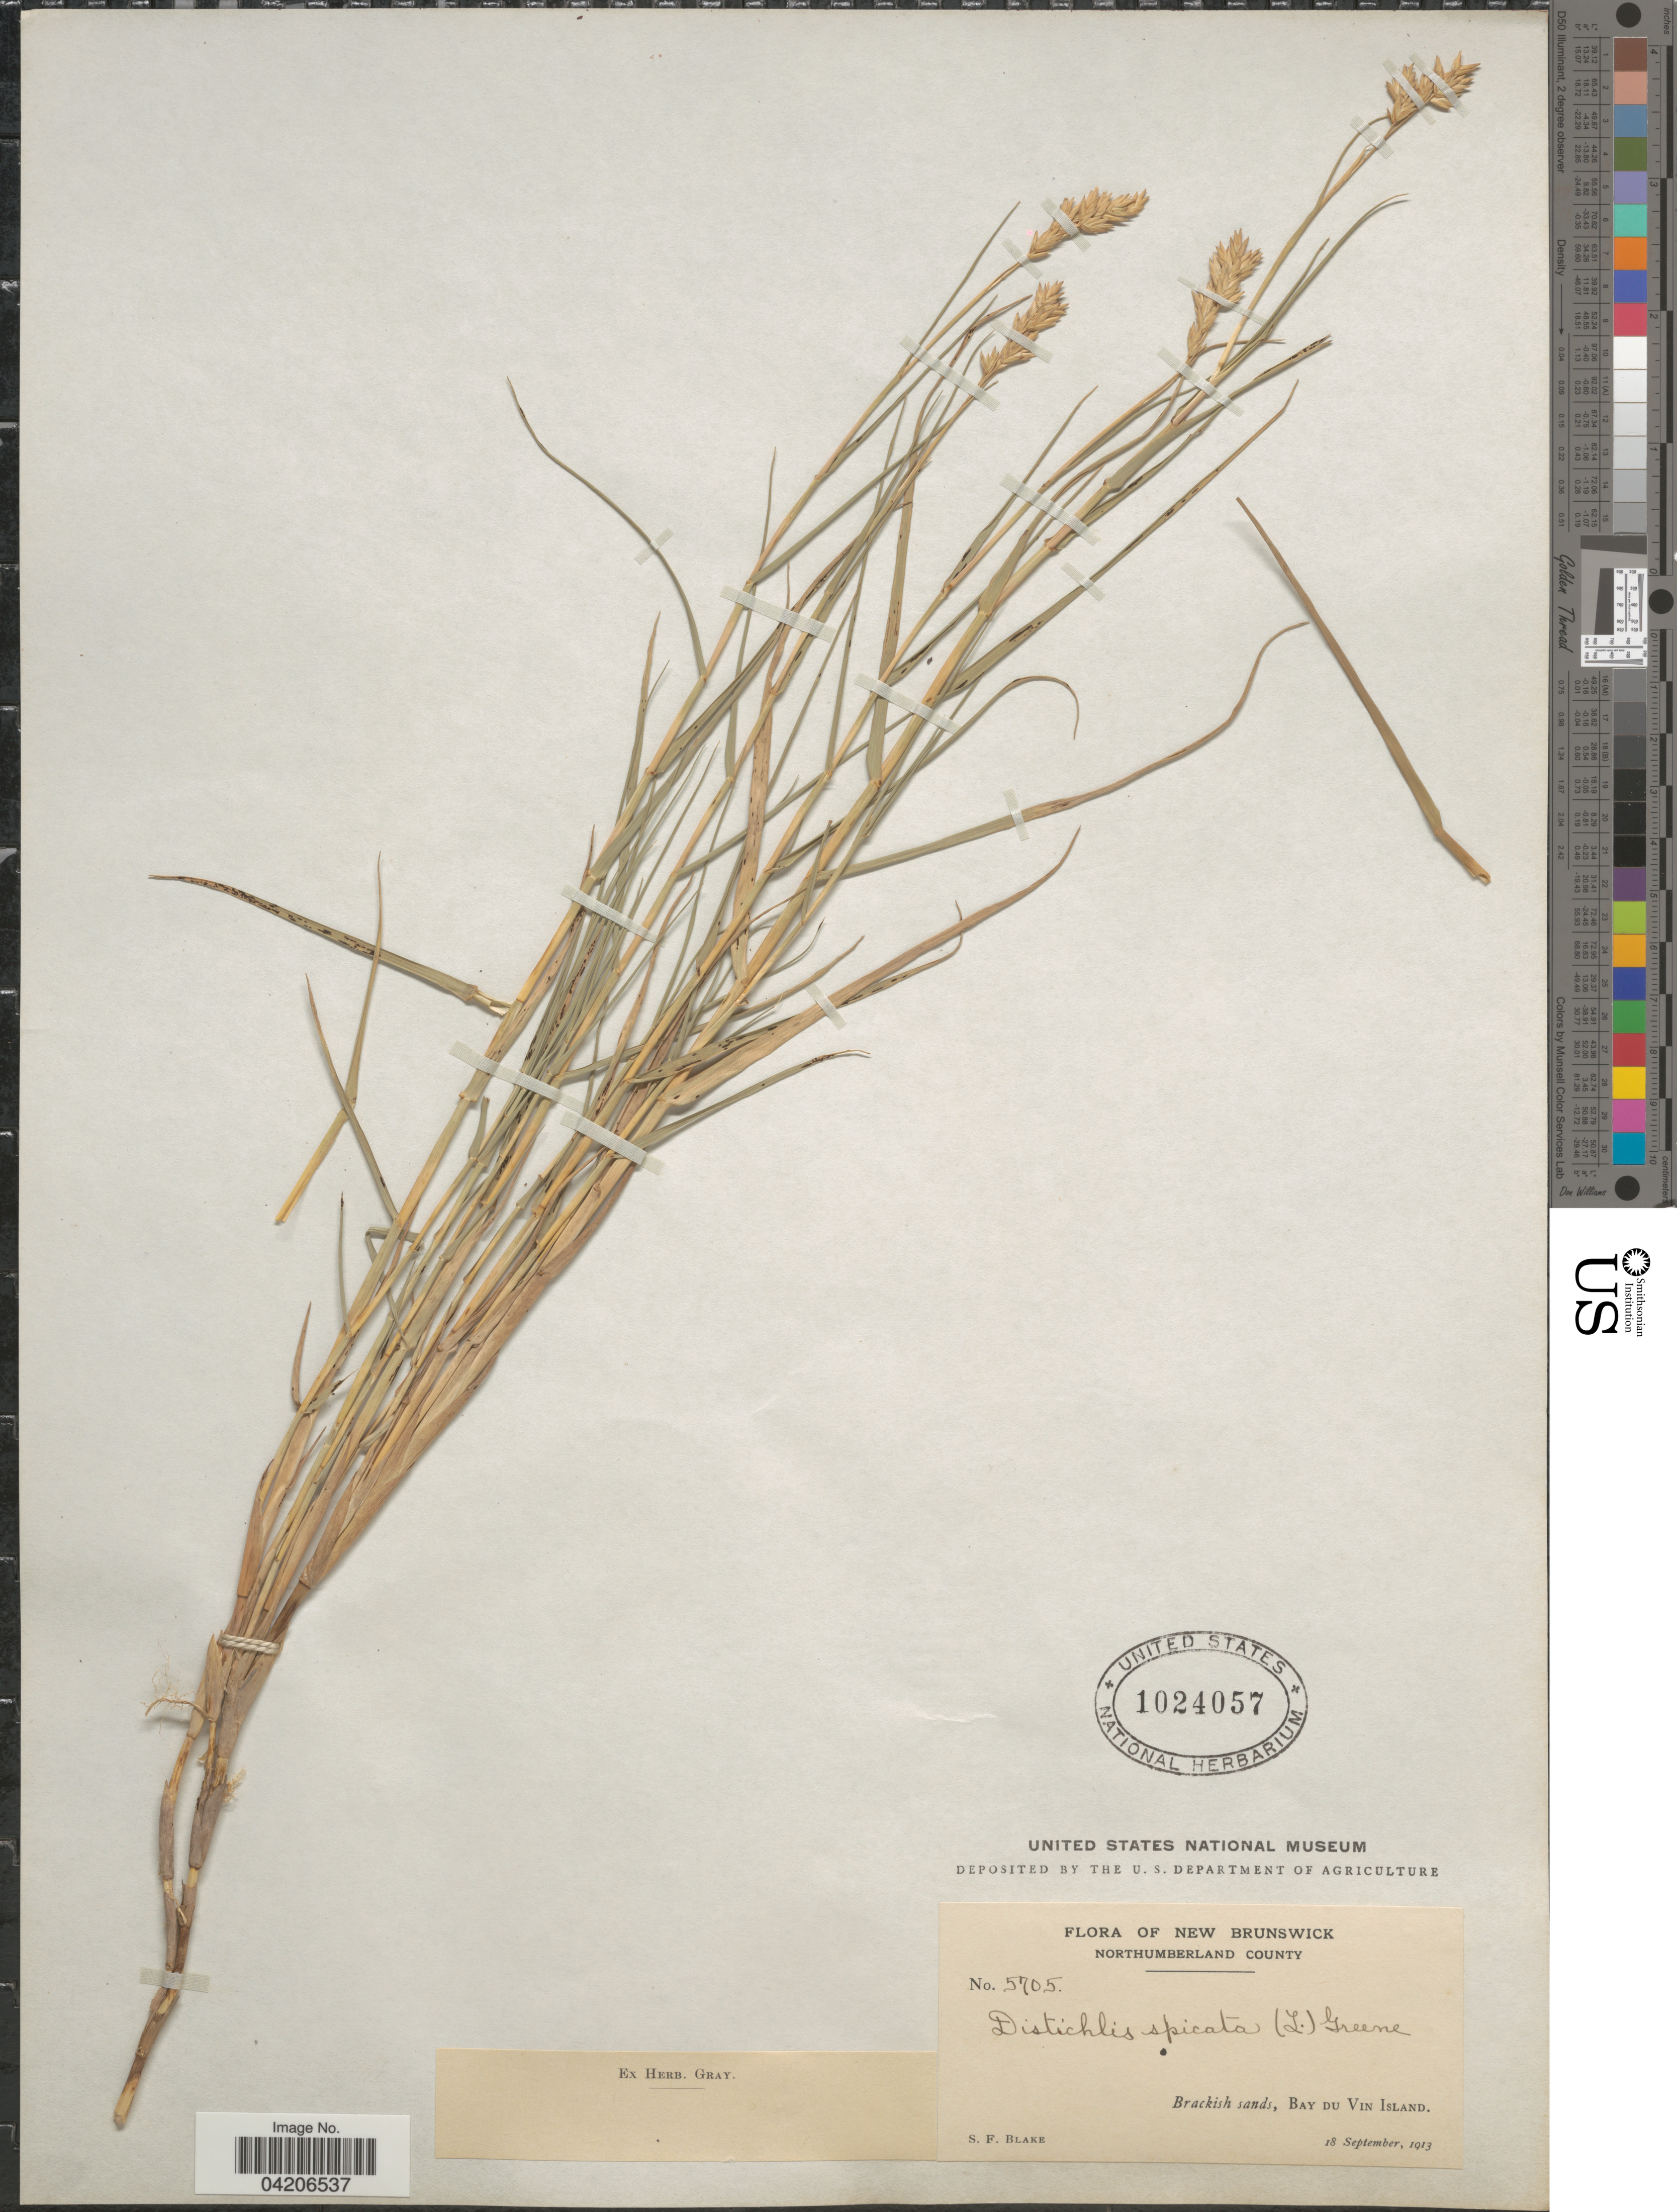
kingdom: Plantae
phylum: Tracheophyta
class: Liliopsida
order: Poales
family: Poaceae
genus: Distichlis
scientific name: Distichlis spicata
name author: (L.) Greene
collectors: S. Blake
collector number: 5705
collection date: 1913-09-18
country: Canada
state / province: New Brunswick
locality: Northumberland County. Bay du Vin Island.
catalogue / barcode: US 1024057